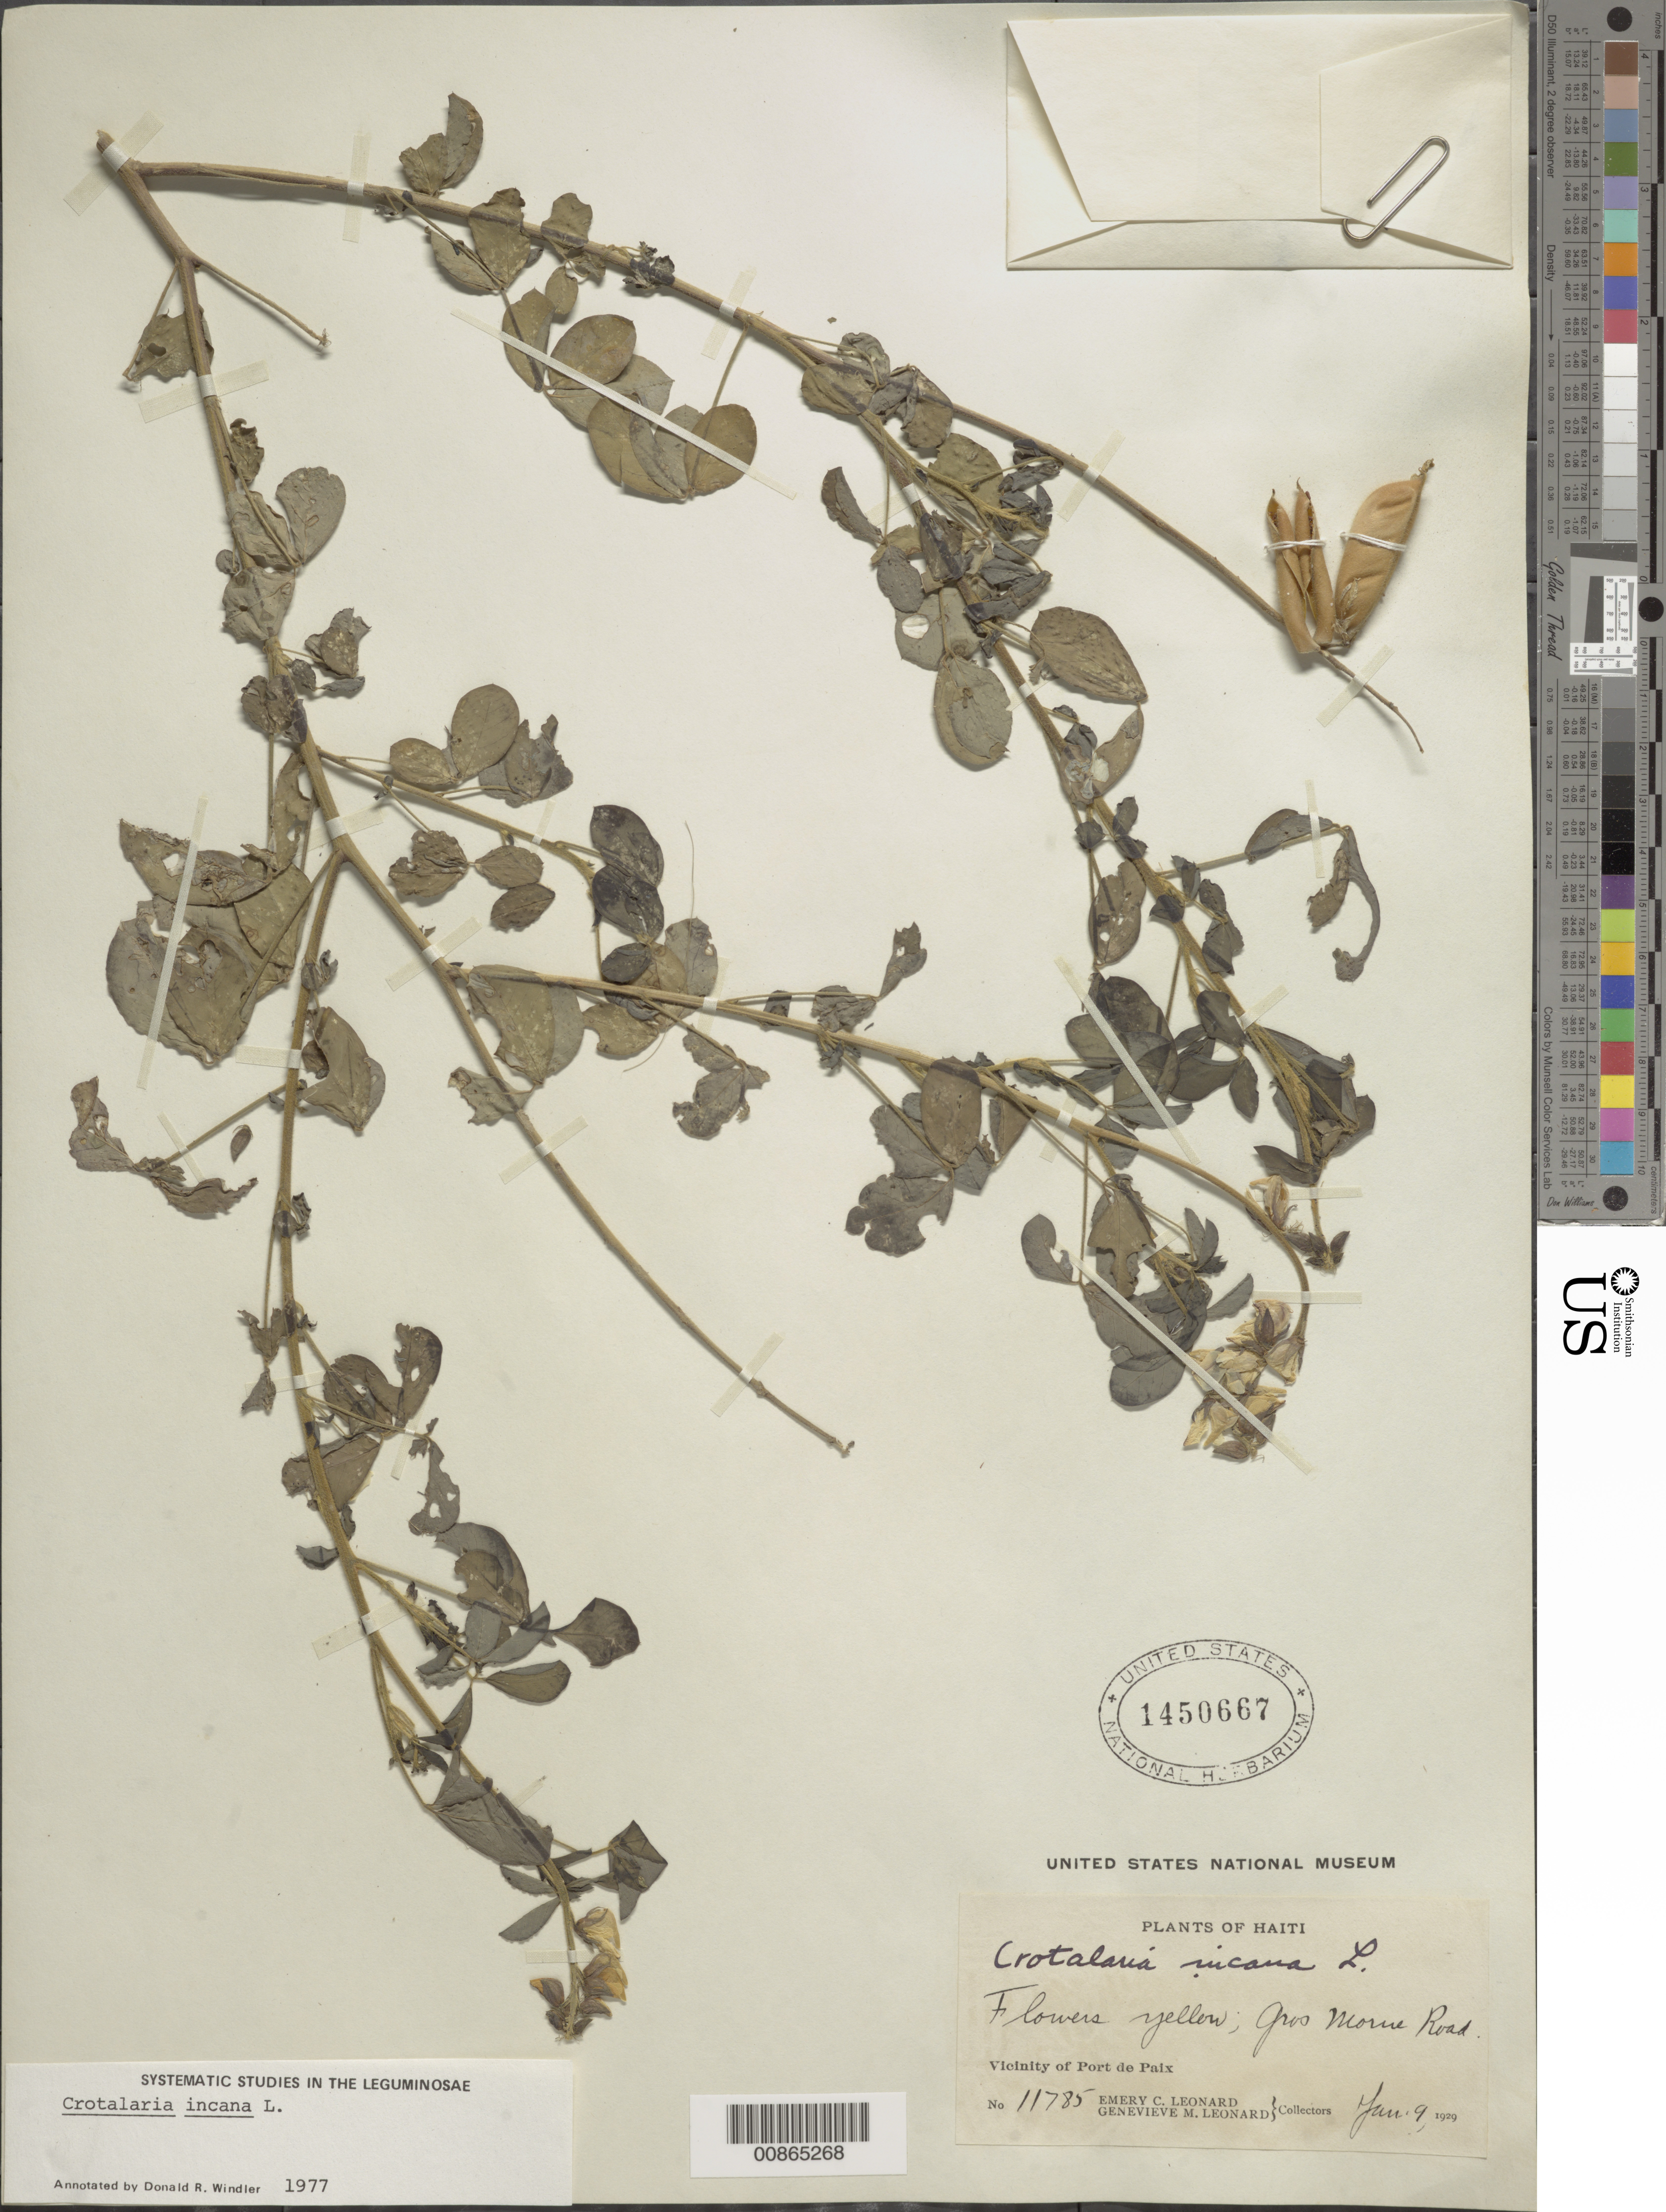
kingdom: Plantae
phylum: Tracheophyta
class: Magnoliopsida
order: Fabales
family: Fabaceae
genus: Crotalaria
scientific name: Crotalaria incana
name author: L.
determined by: Windler, D. R.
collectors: E. C. Leonard & G. M. Leonard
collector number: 11785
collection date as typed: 09 Jan 1929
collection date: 1929-01-09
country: Haiti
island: Hispaniola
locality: Vicinity of Port de Paix. Gros Morne Road.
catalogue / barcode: US 1450667